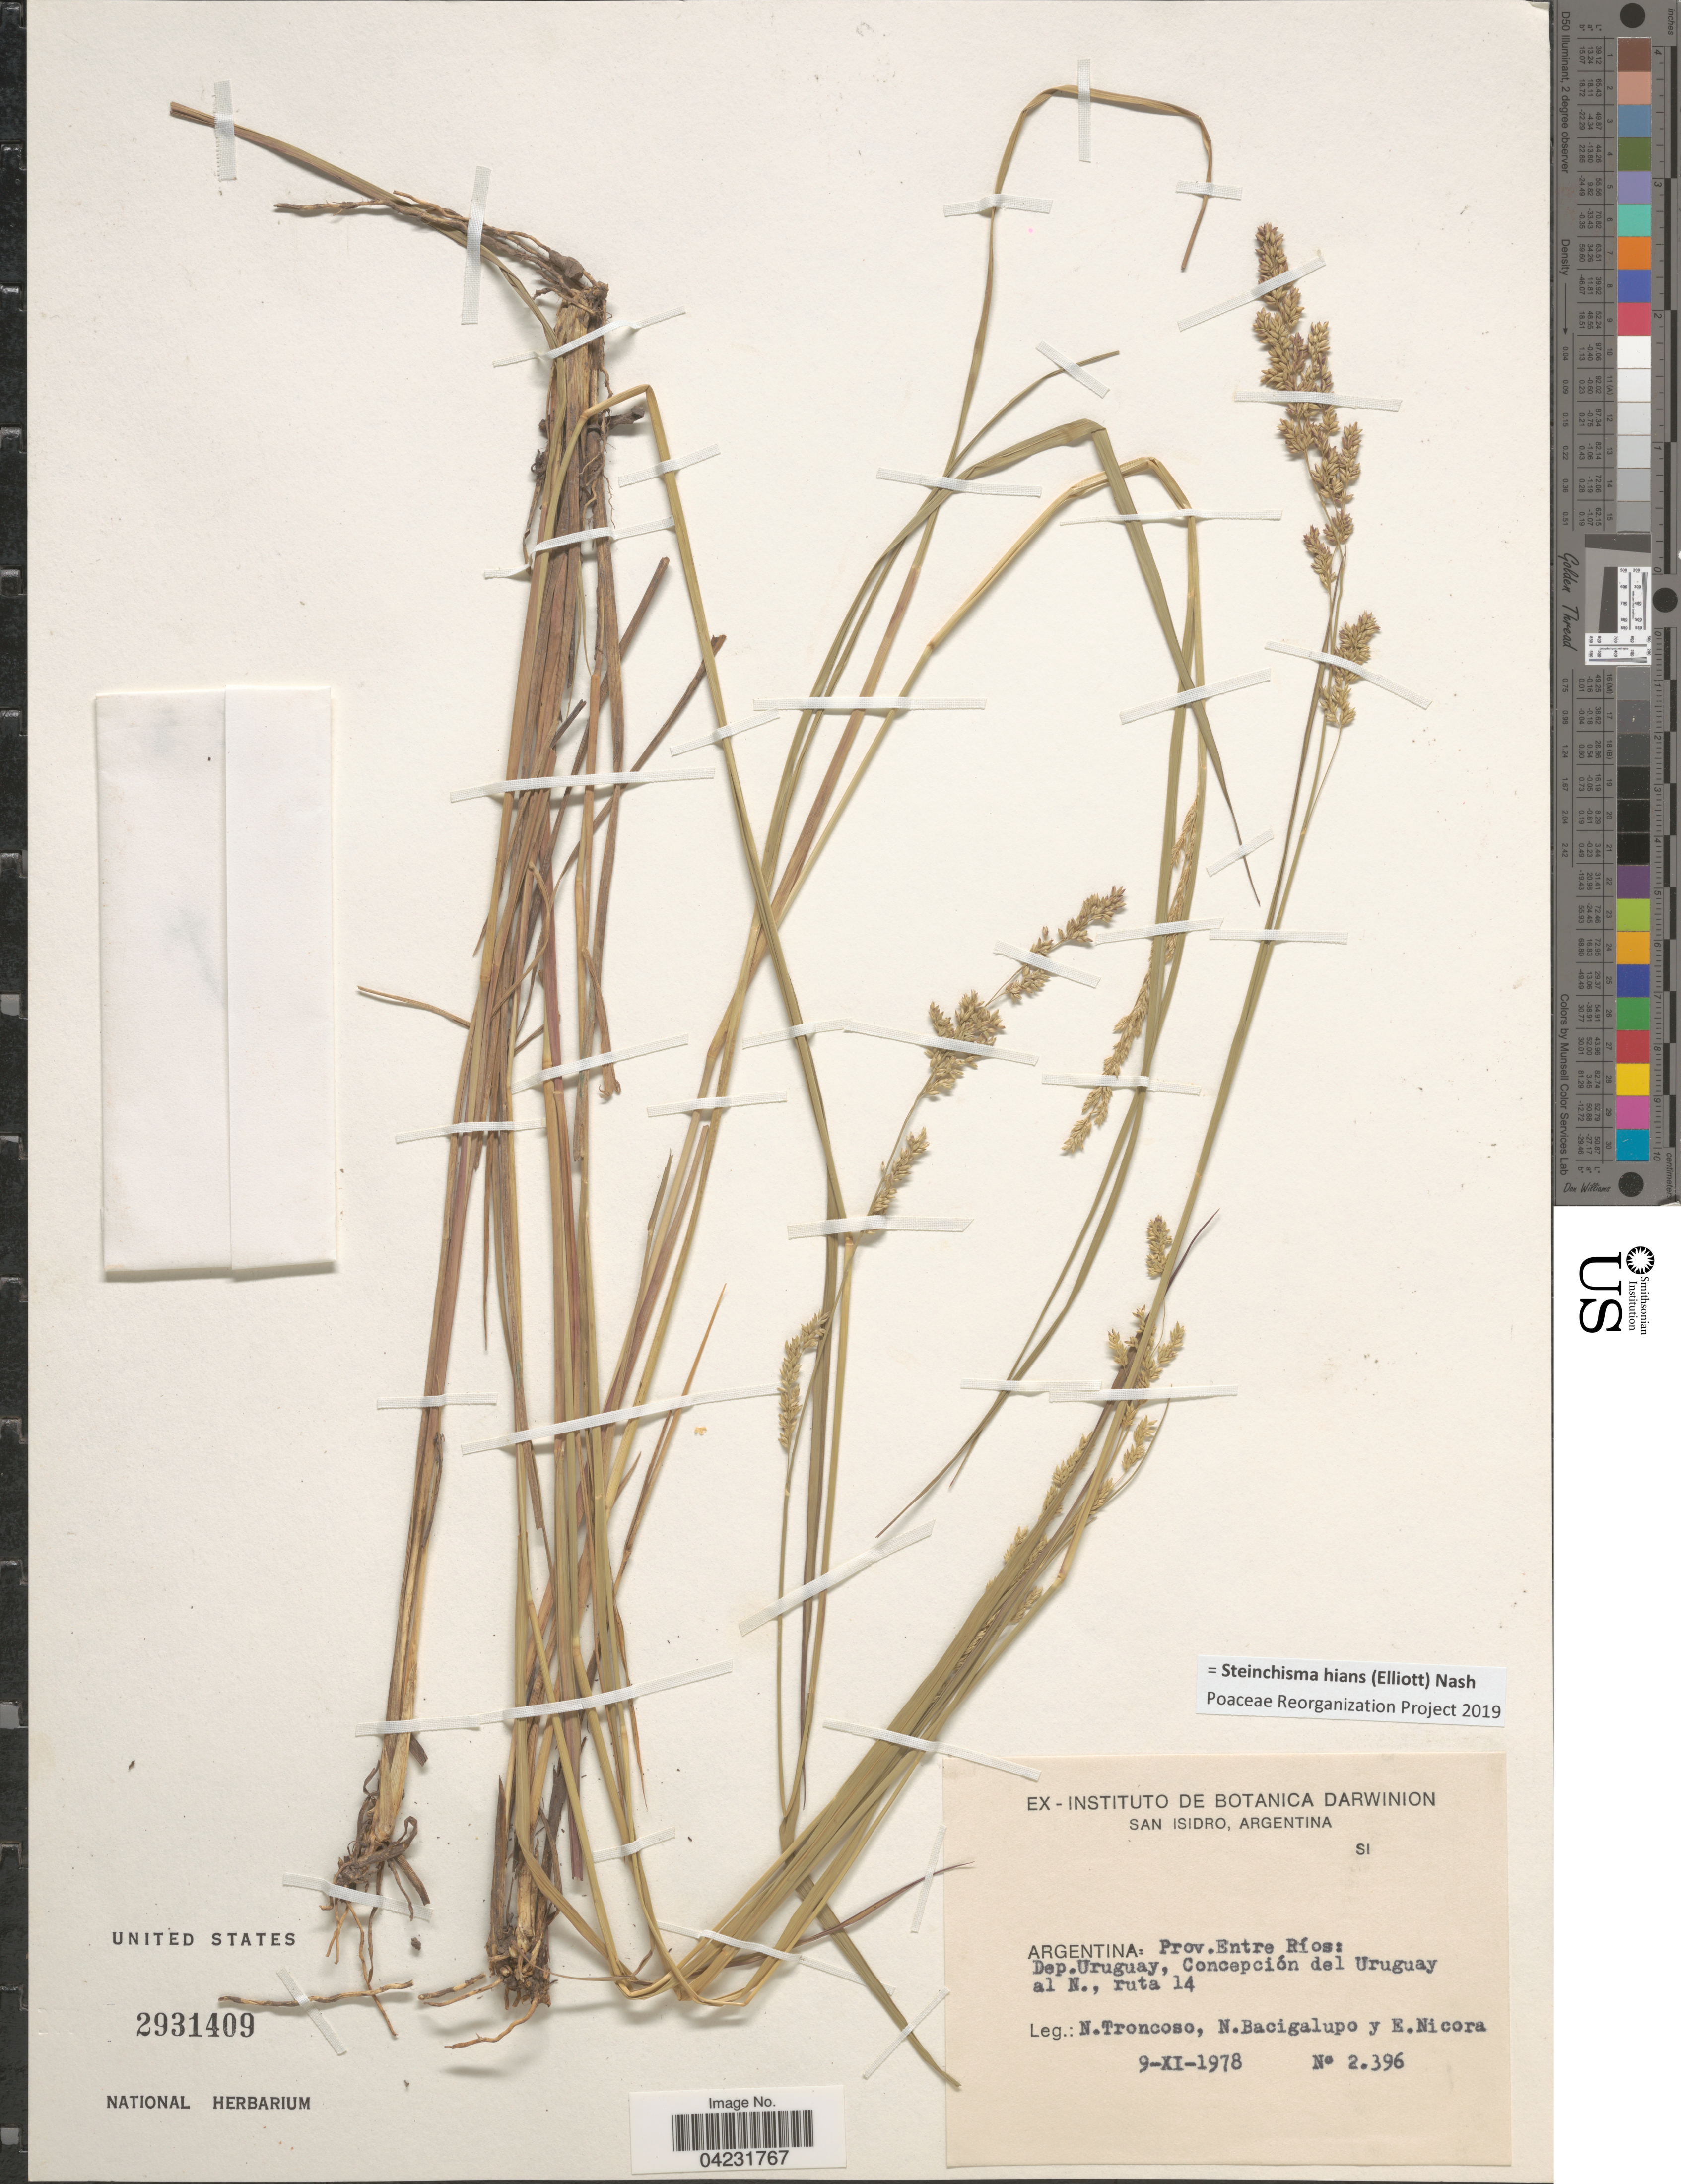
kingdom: Plantae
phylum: Tracheophyta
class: Liliopsida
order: Poales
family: Poaceae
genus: Steinchisma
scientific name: Steinchisma hians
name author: (Elliott) Nash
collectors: N. Troncoso, N. M. Bacigalupo & E. Nicora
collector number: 2396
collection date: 1978-11-09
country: Argentina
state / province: Entre Rios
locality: Dep. Uruguay, Concepción del Uruguay al N., ruta 14.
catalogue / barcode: US 2931409